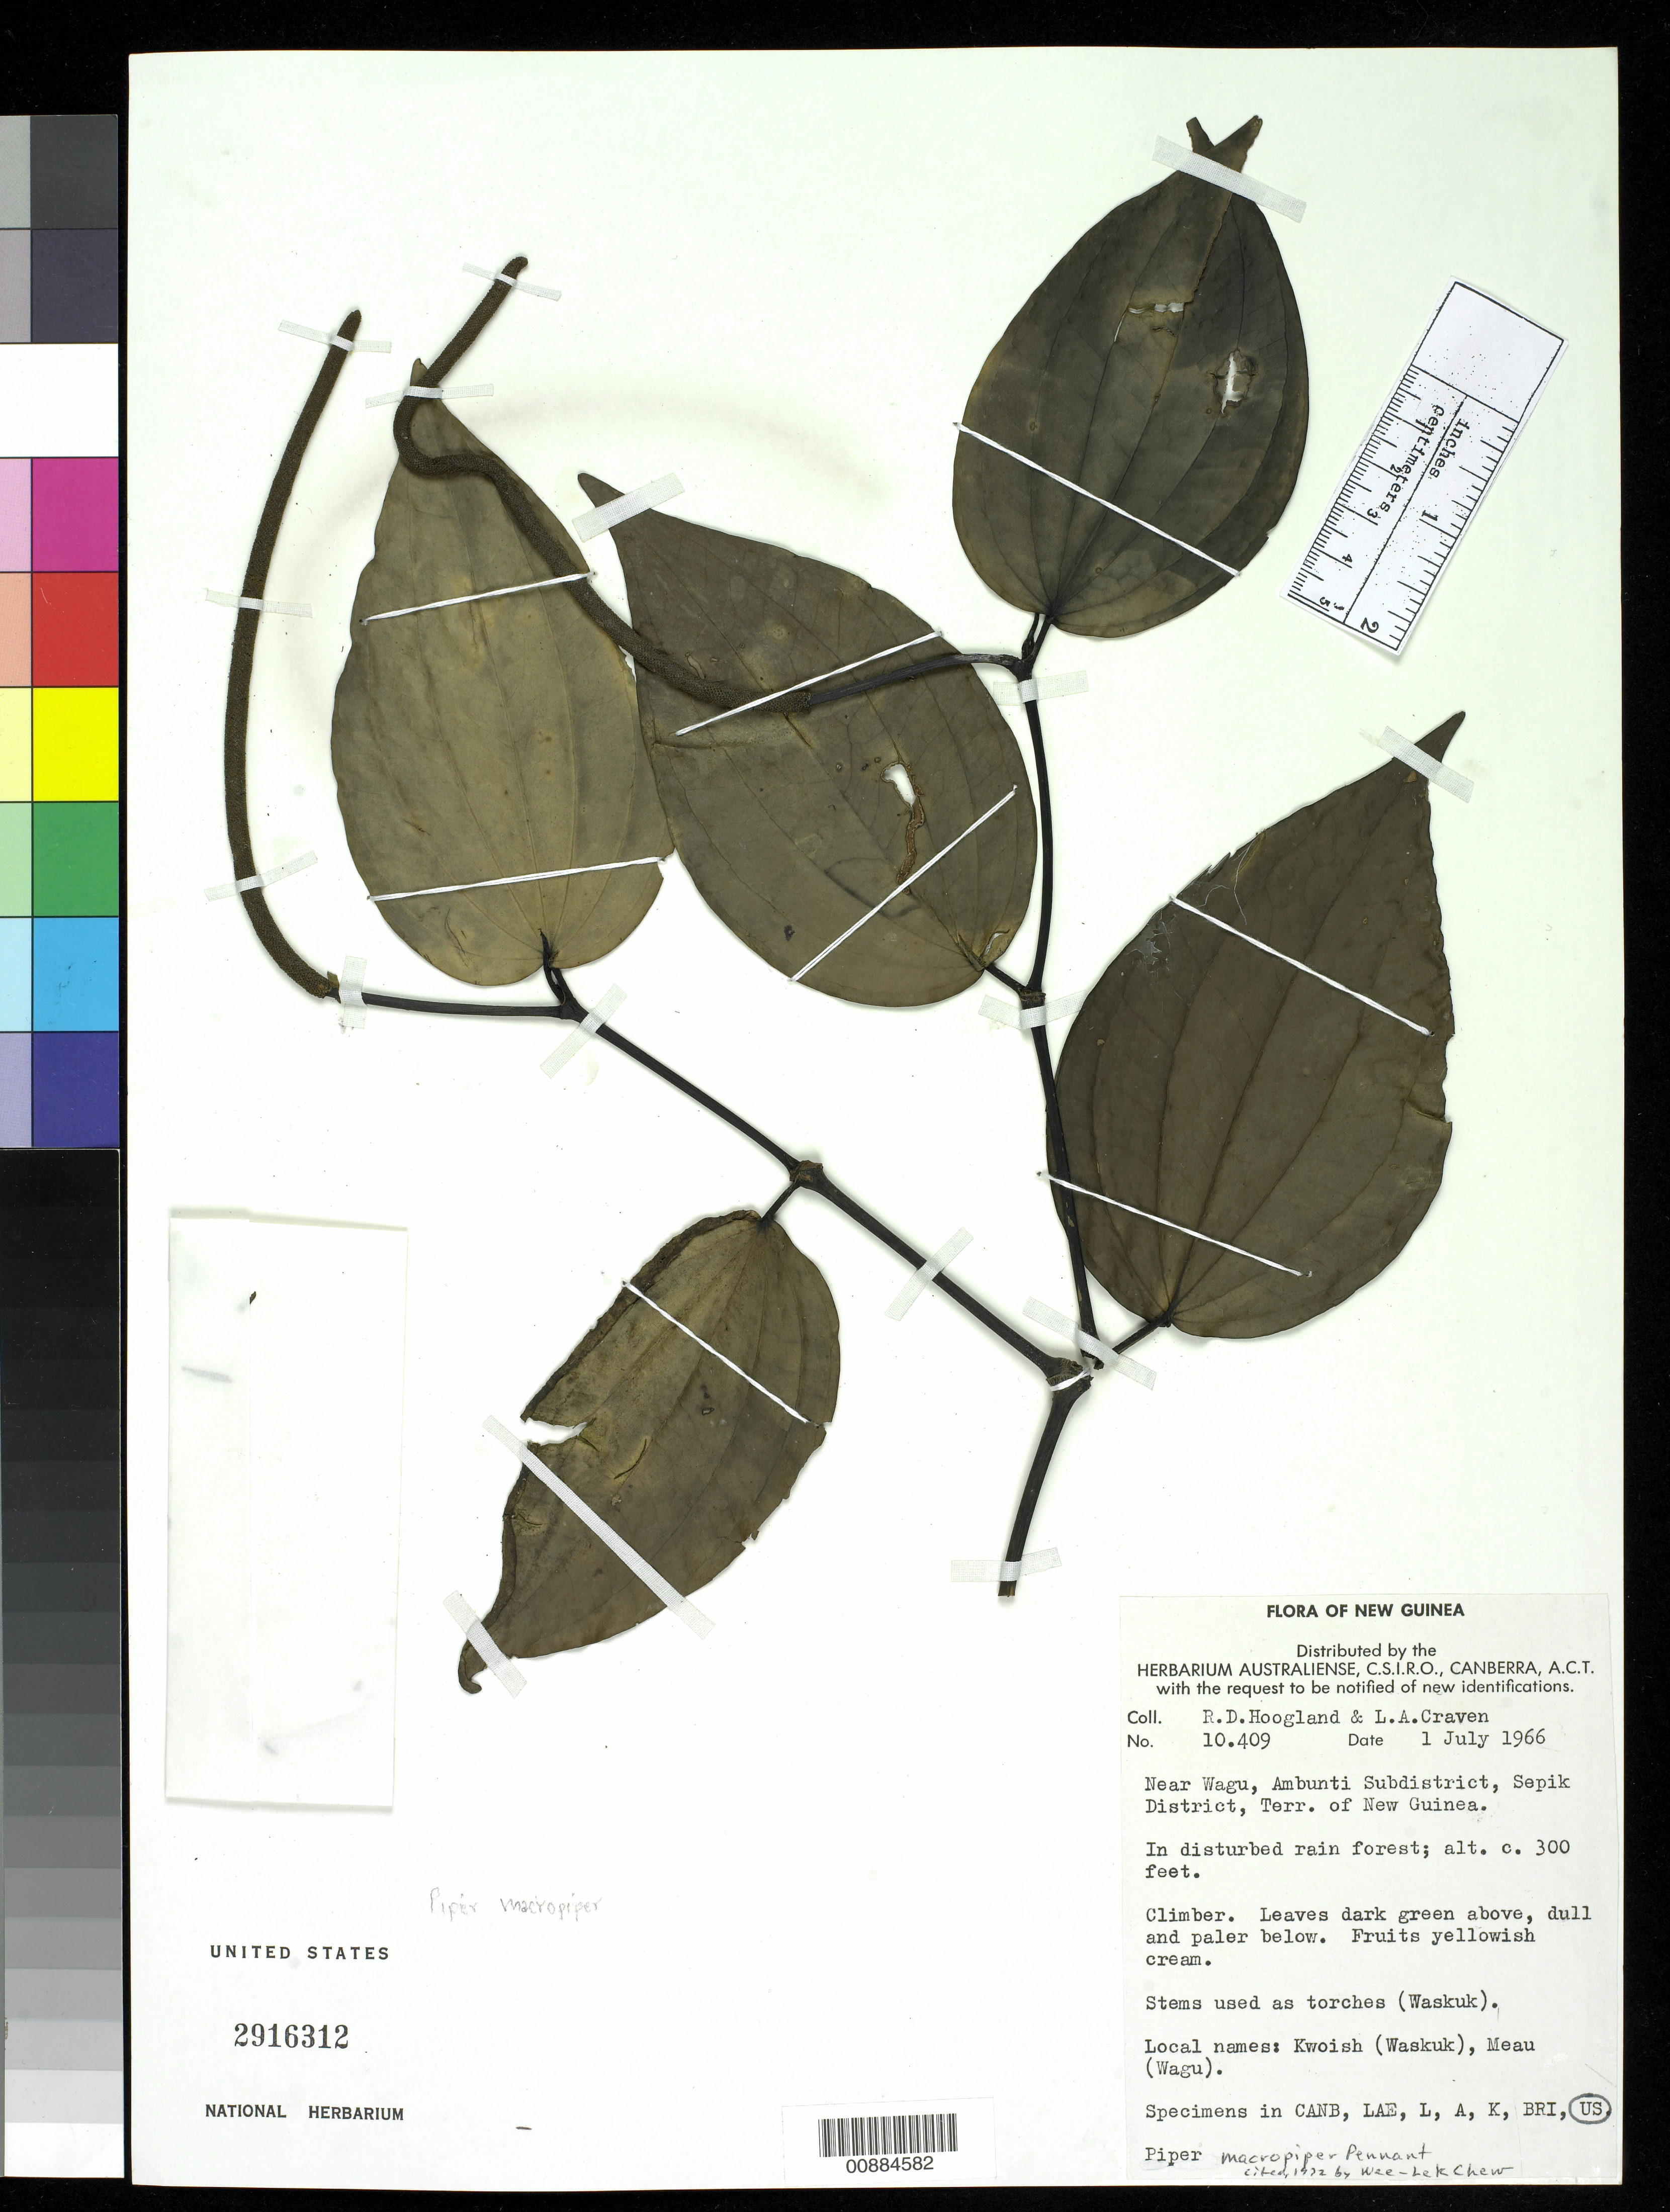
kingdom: Plantae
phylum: Tracheophyta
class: Magnoliopsida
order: Piperales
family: Piperaceae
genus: Piper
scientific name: Piper macropiper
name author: Pennant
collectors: R. D. Hoogland & L. A. Craven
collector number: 10409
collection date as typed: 01 Jul 1966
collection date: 1966-07-01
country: Papua New Guinea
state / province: East Sepik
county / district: Ambunti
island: New Guinea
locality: Near Wagu, Ambunti Subdistrict, Sepik District, T.N.G.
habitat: In disturbed rain forest.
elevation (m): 91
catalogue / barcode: US 2916312